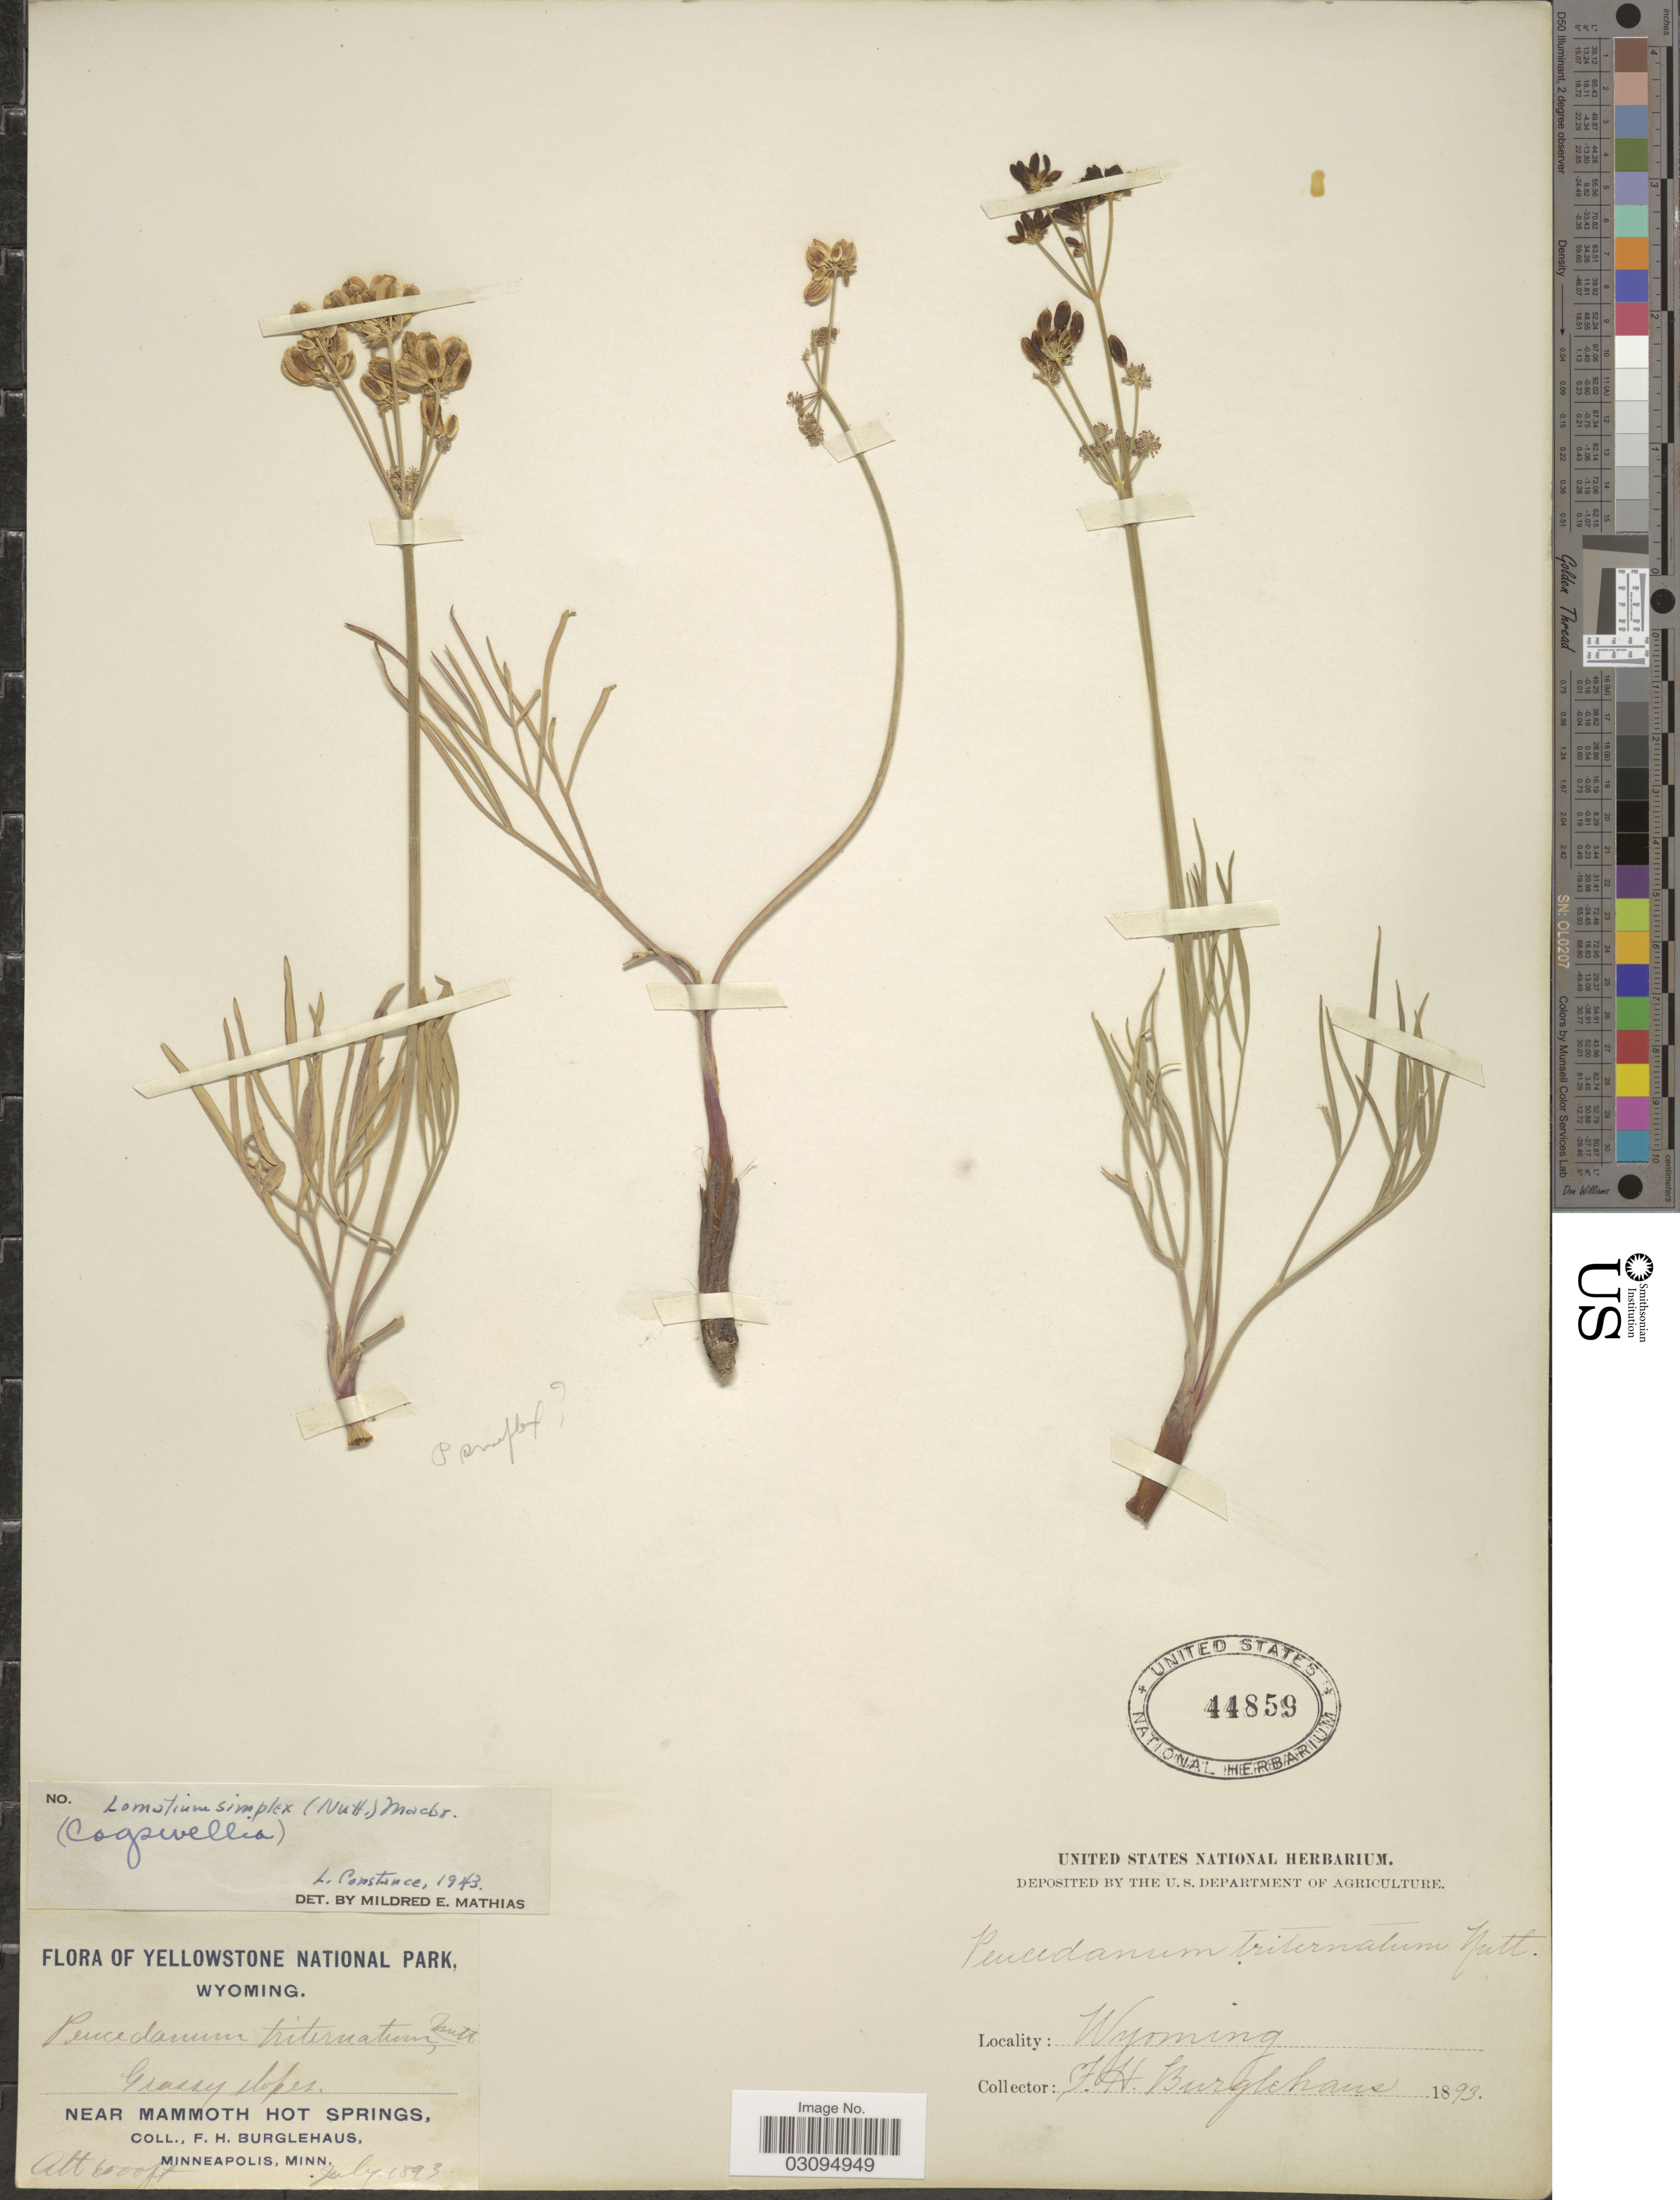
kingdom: Plantae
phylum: Tracheophyta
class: Magnoliopsida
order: Apiales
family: Apiaceae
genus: Lomatium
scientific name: Lomatium platycarpum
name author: (Torr.) J.M. Coult. & Rose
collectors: F. Burglehaus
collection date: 1893-07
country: United States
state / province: Wyoming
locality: Yellowstone National Park, Near Mammoth Hot Springs.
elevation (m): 1829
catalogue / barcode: US 44859